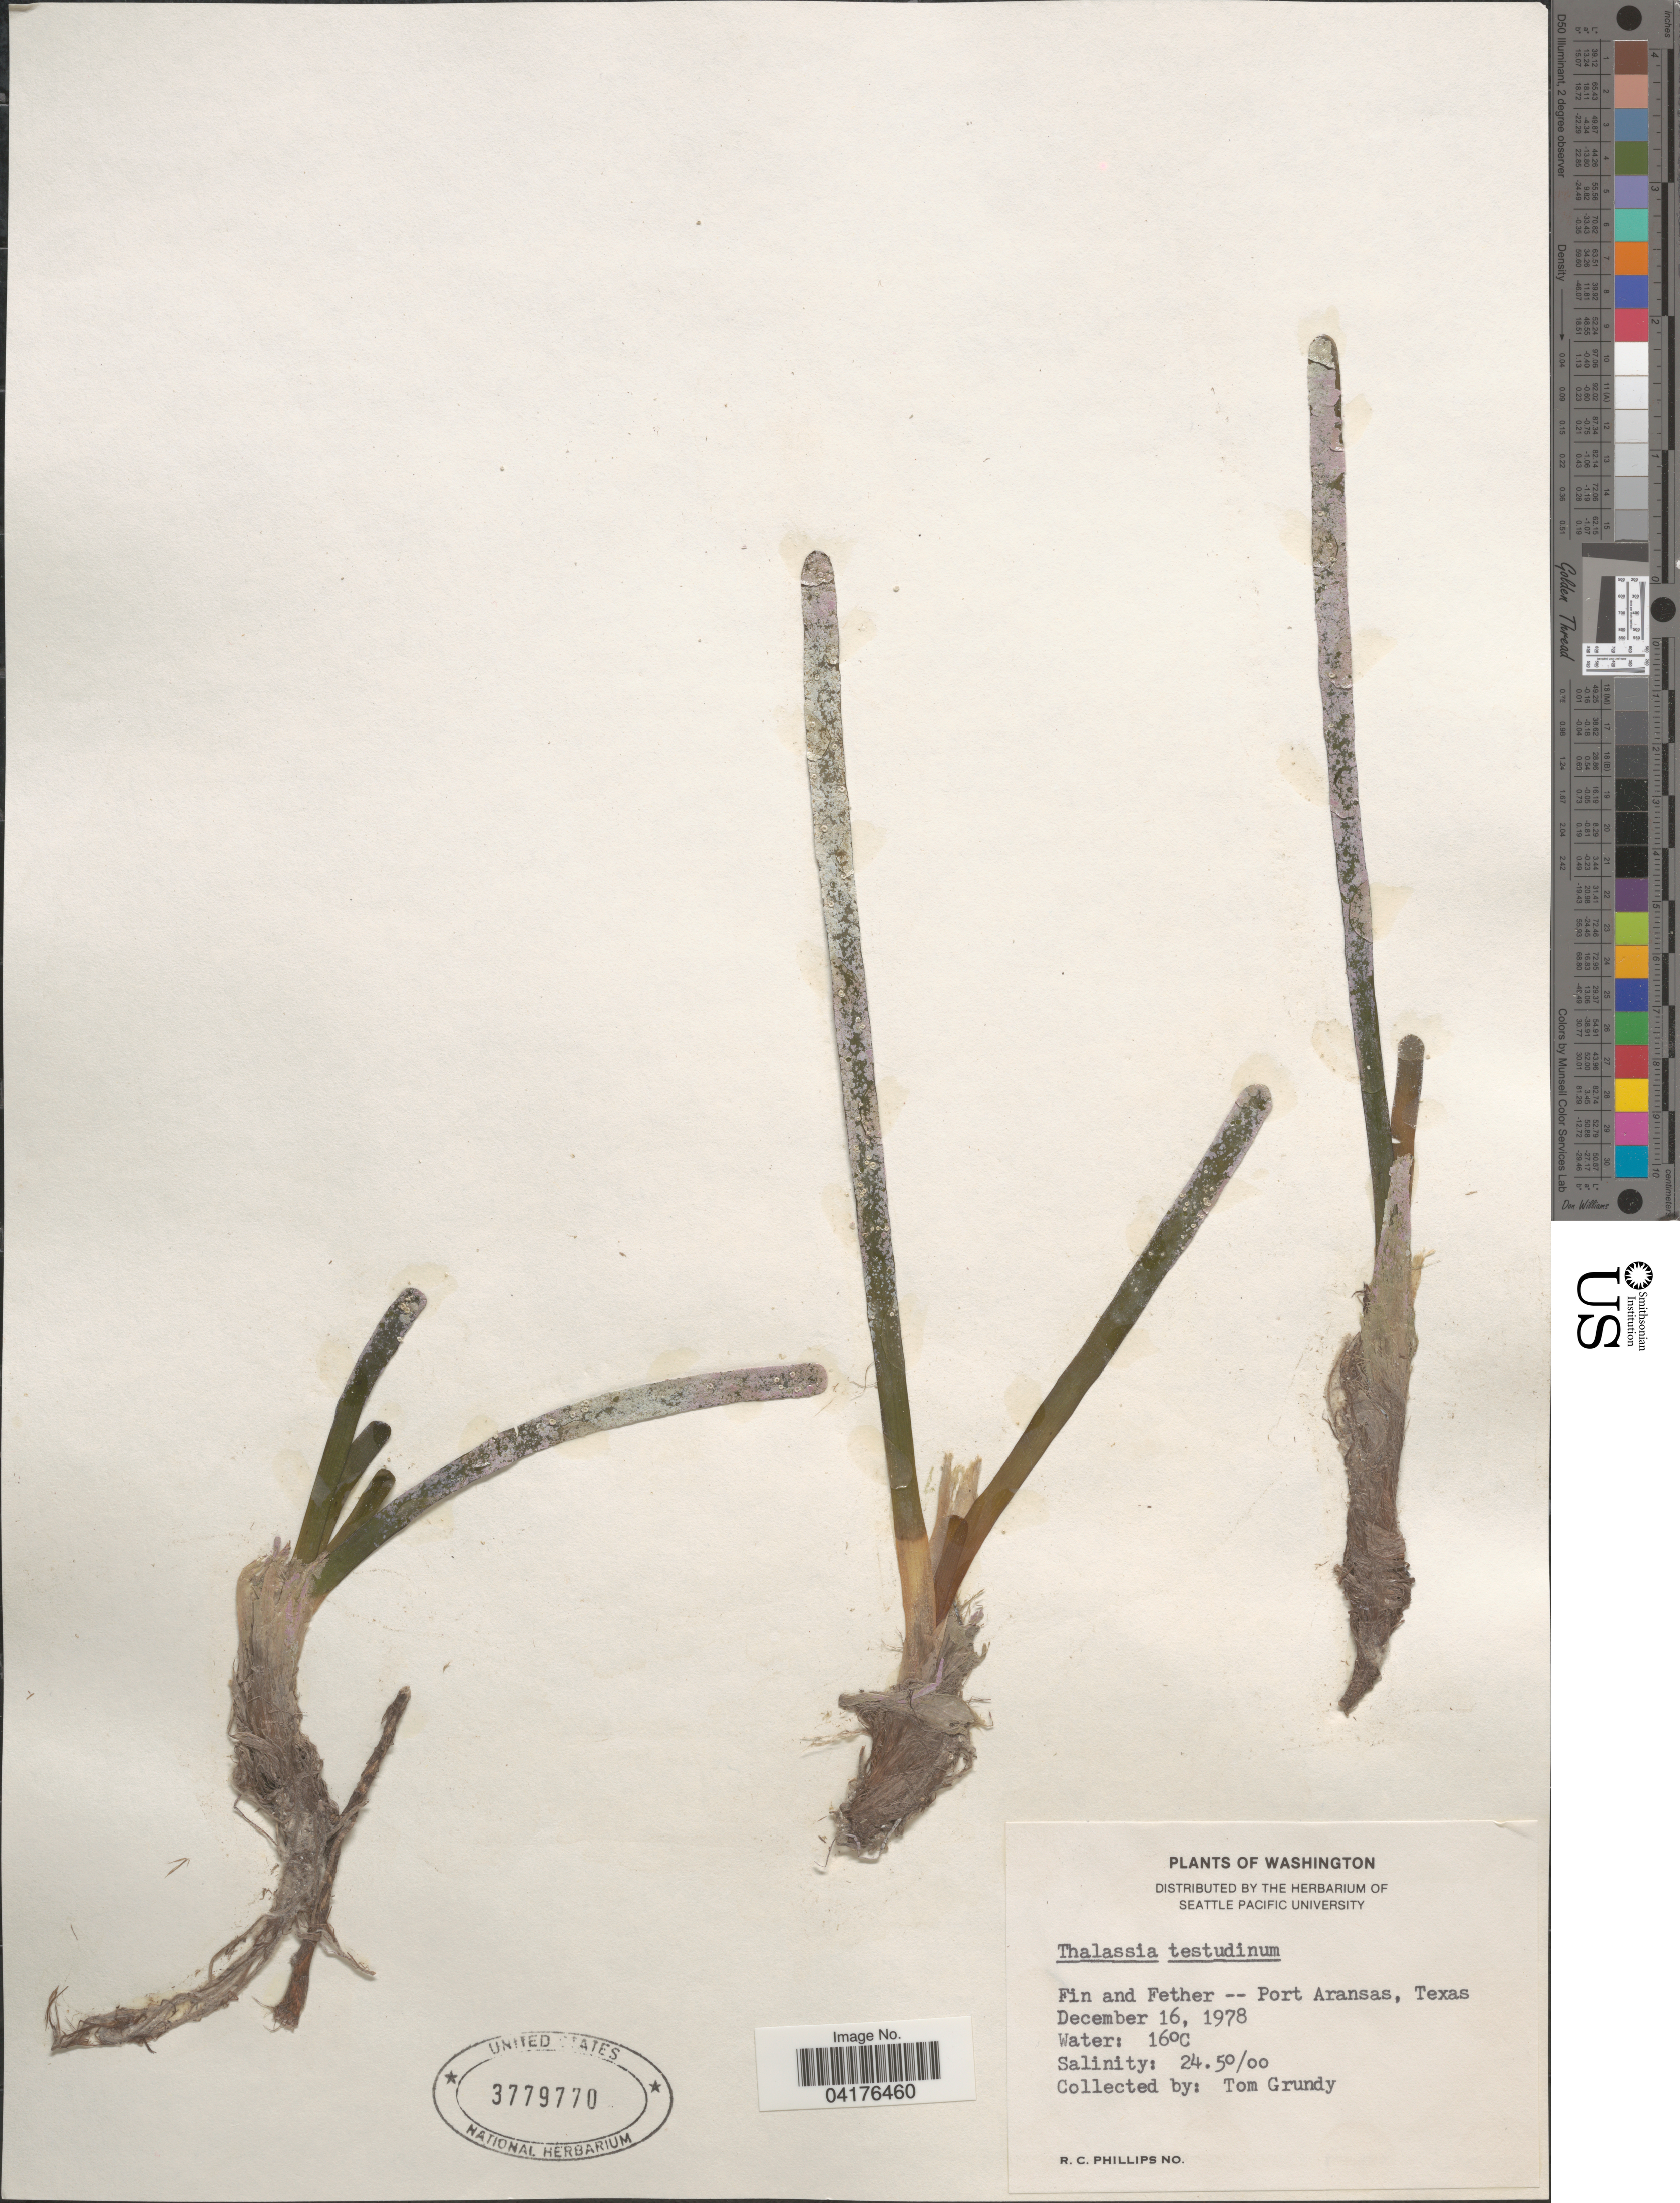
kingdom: Plantae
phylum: Tracheophyta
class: Liliopsida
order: Alismatales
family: Hydrocharitaceae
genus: Thalassia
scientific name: Thalassia testudinum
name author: Banks & Sol. ex K.D. Koenig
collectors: T. Grundy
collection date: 1978-12-16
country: United States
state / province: Texas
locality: Fin and Fether -- Port Aransas.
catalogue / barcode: US 3779770